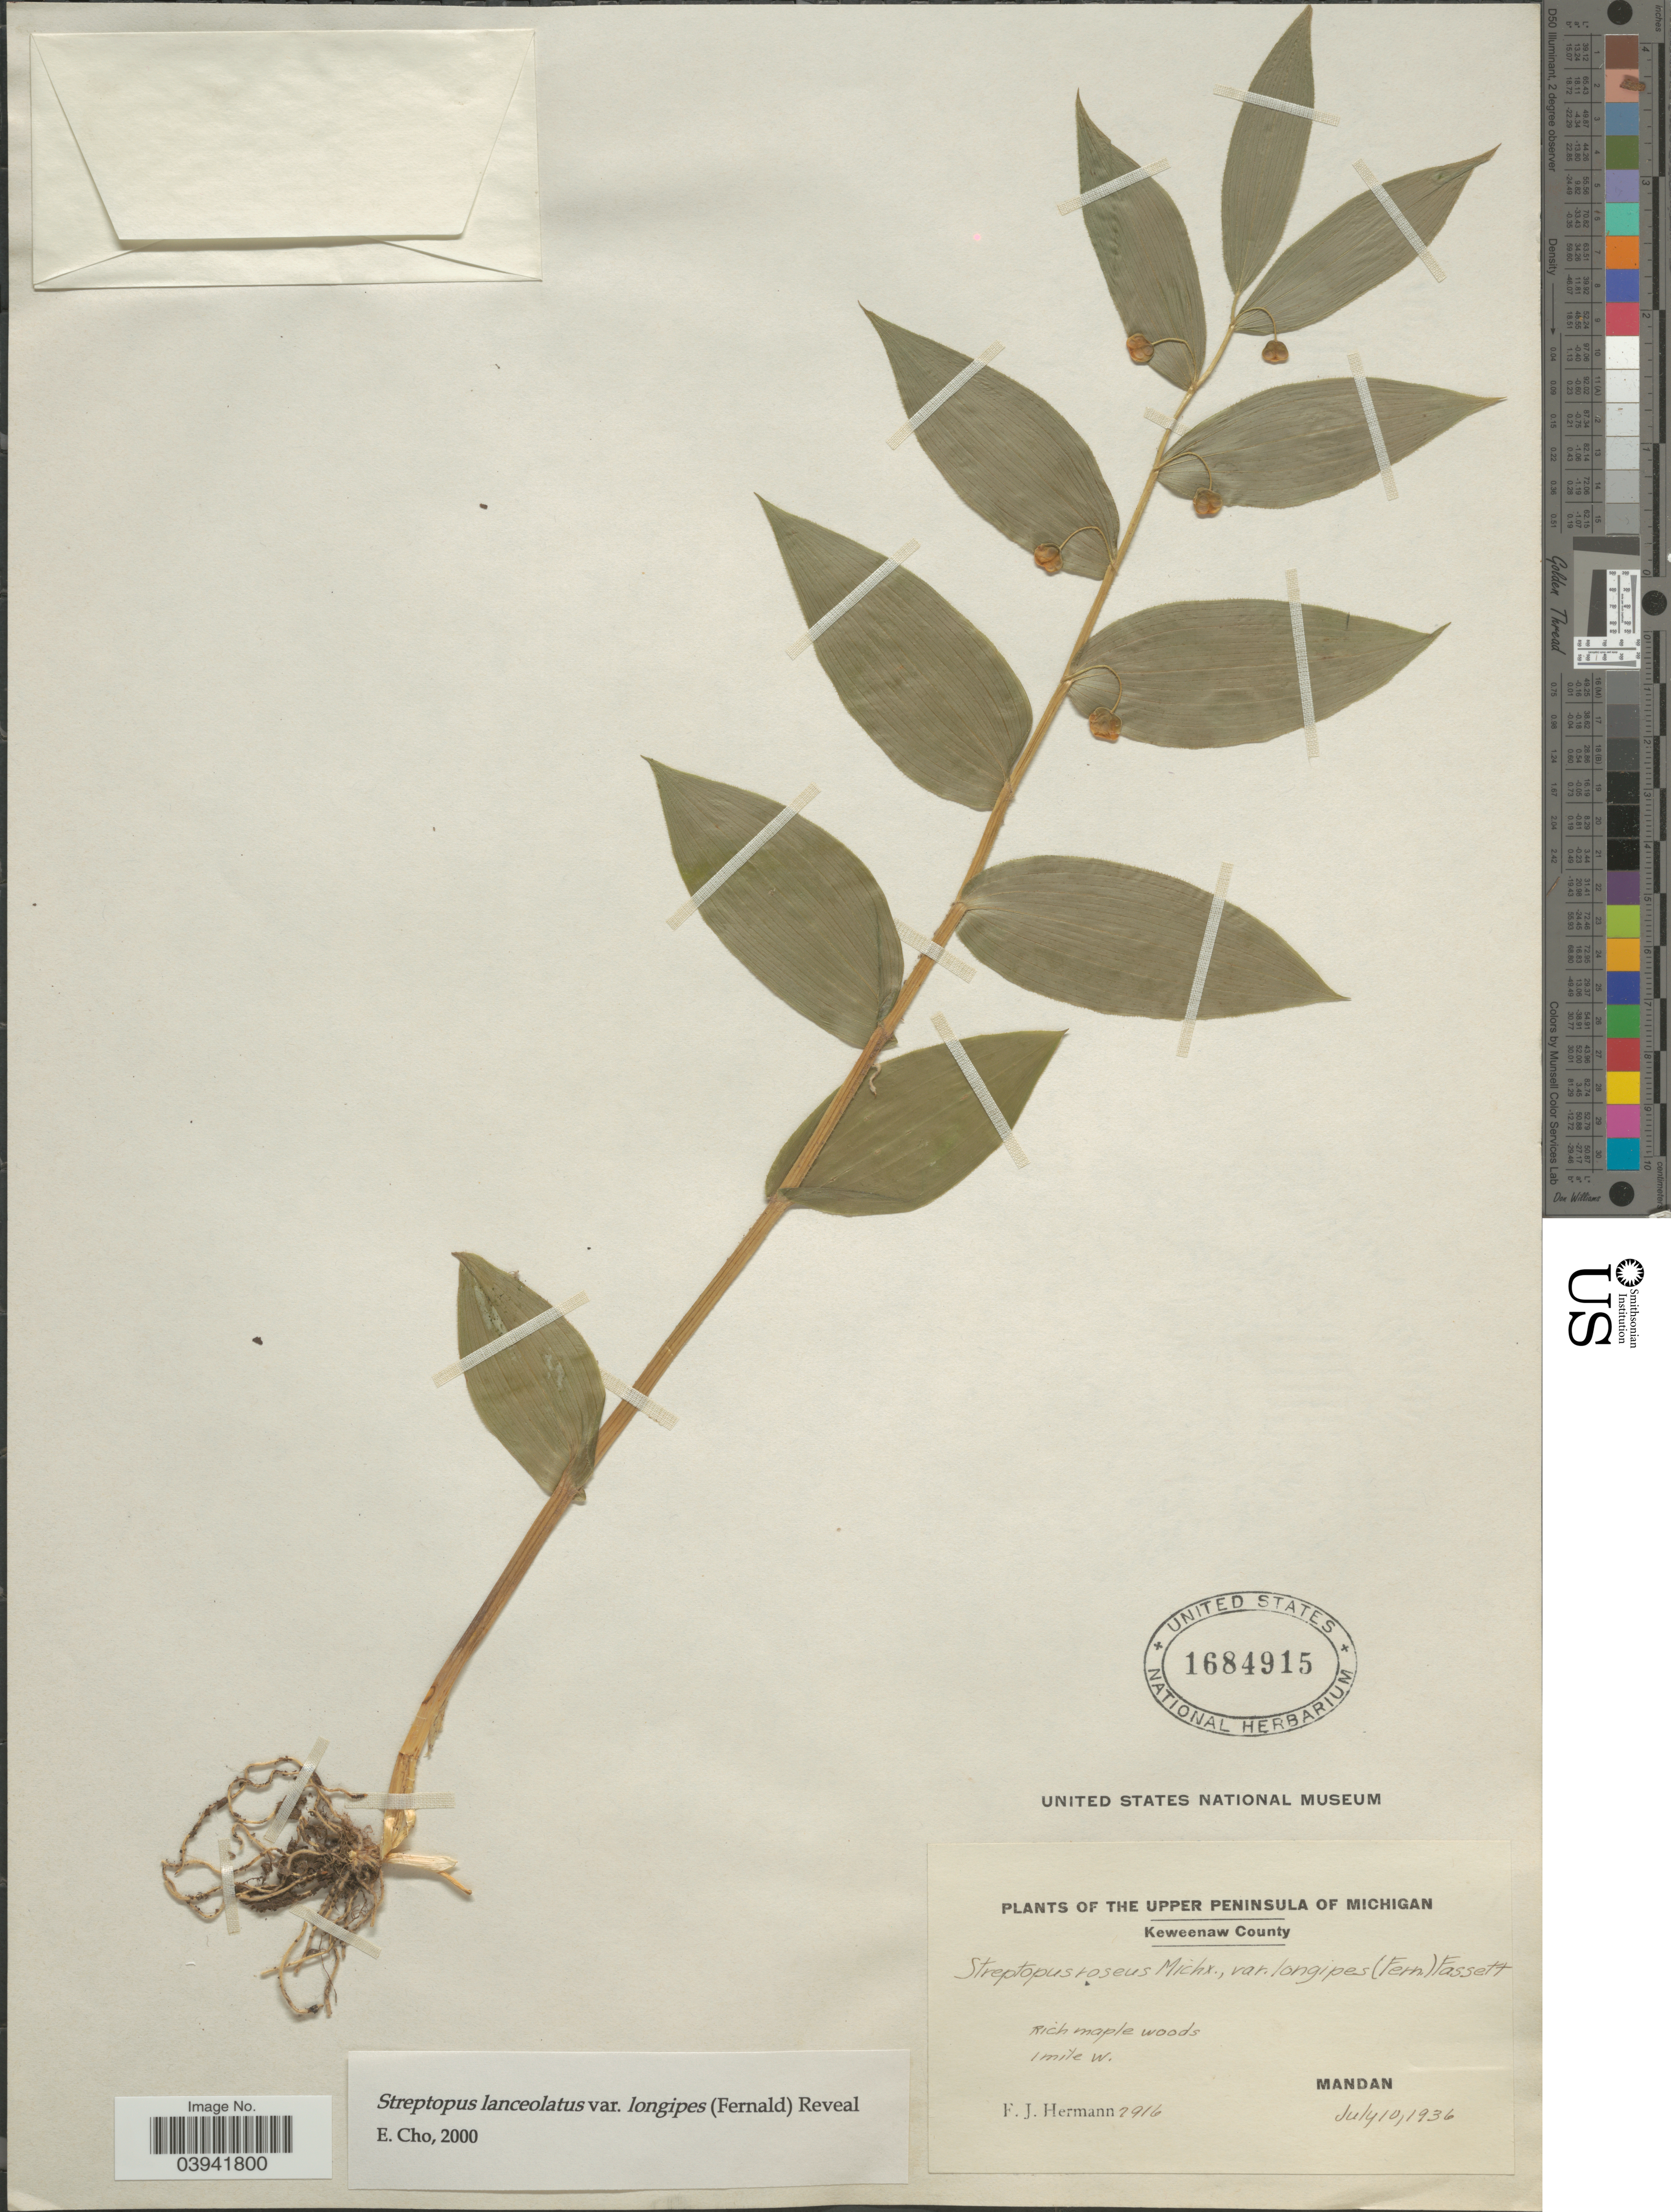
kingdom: Plantae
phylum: Tracheophyta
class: Liliopsida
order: Liliales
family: Liliaceae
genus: Streptopus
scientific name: Streptopus lanceolatus var. longipes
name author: (Fernald) Reveal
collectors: F. J. Hermann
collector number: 2916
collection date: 1936-07-10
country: United States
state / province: Michigan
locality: The Upper Peninsula of Michigan. Keweenaw County. 1 mile w. Mandan.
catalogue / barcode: US 1684915